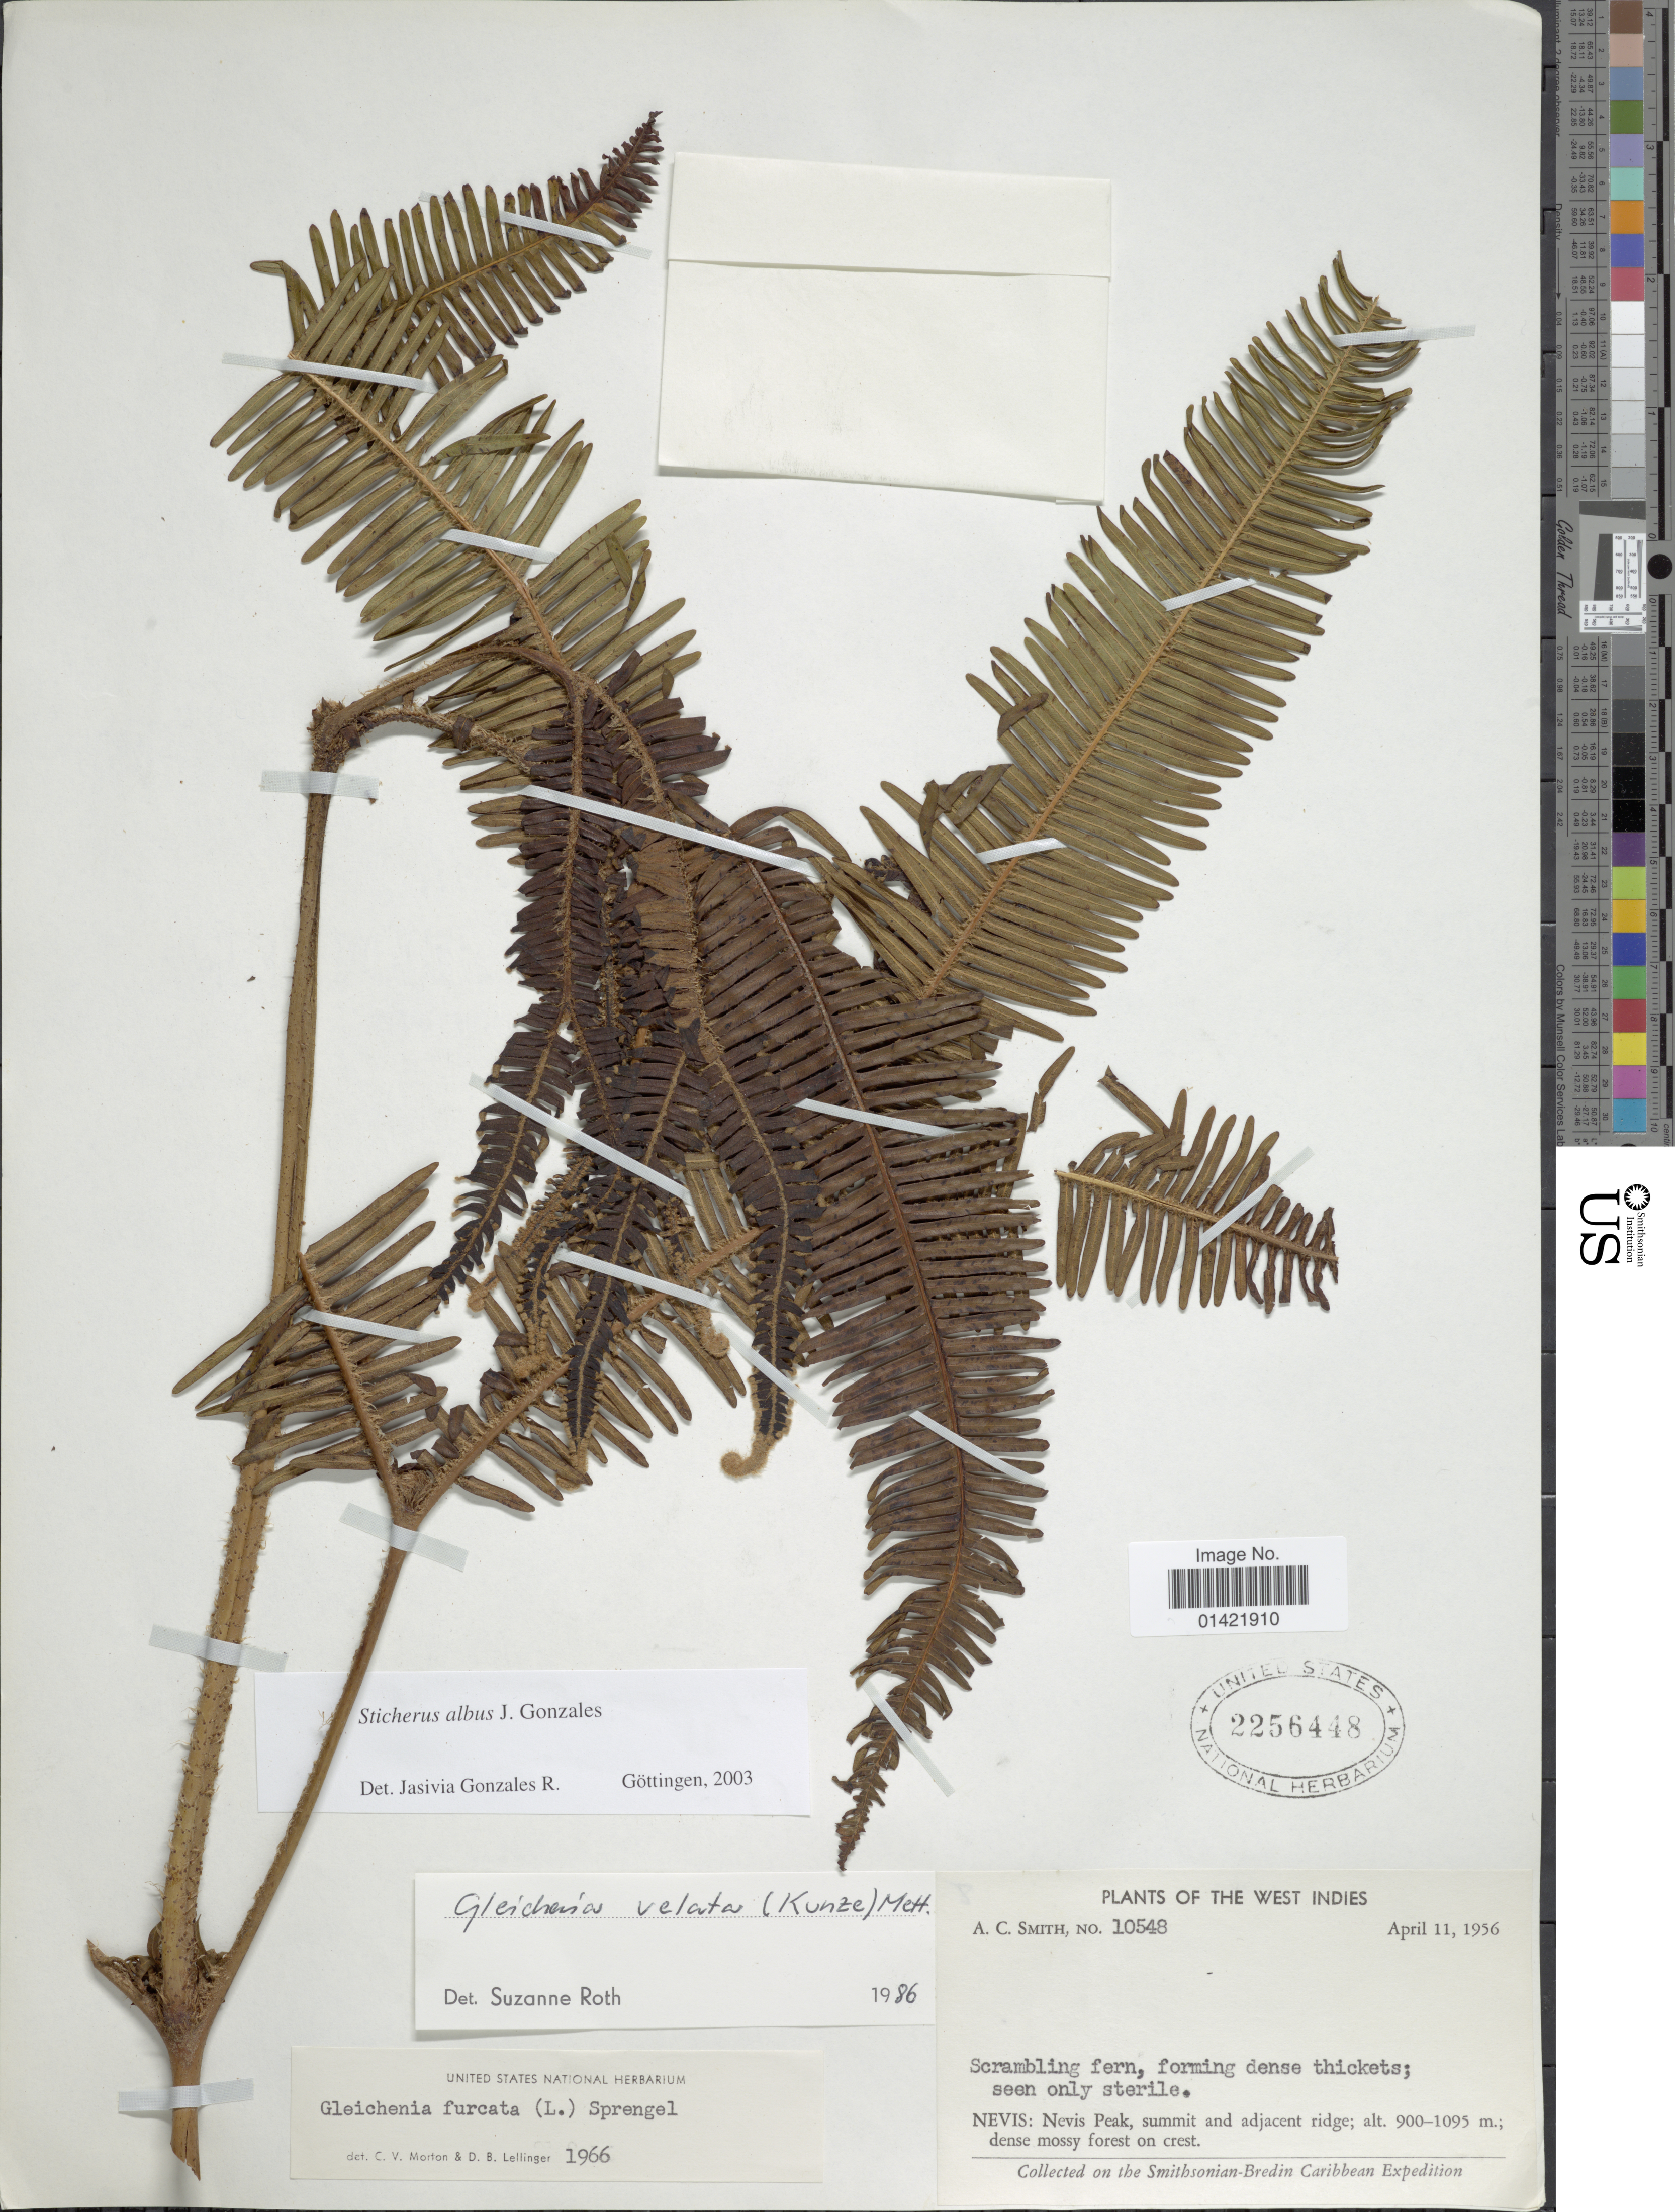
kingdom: Plantae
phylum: Tracheophyta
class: Polypodiopsida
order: Gleicheniales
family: Gleicheniaceae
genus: Sticherus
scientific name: Sticherus albus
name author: J. Gonzales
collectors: A. C. Smith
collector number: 10548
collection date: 1956-04-11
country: St. Christopher-Nevis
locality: The West Indies. Nevis: Nevis Peak, summit and adjacent ridge.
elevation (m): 900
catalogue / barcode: US 2256448